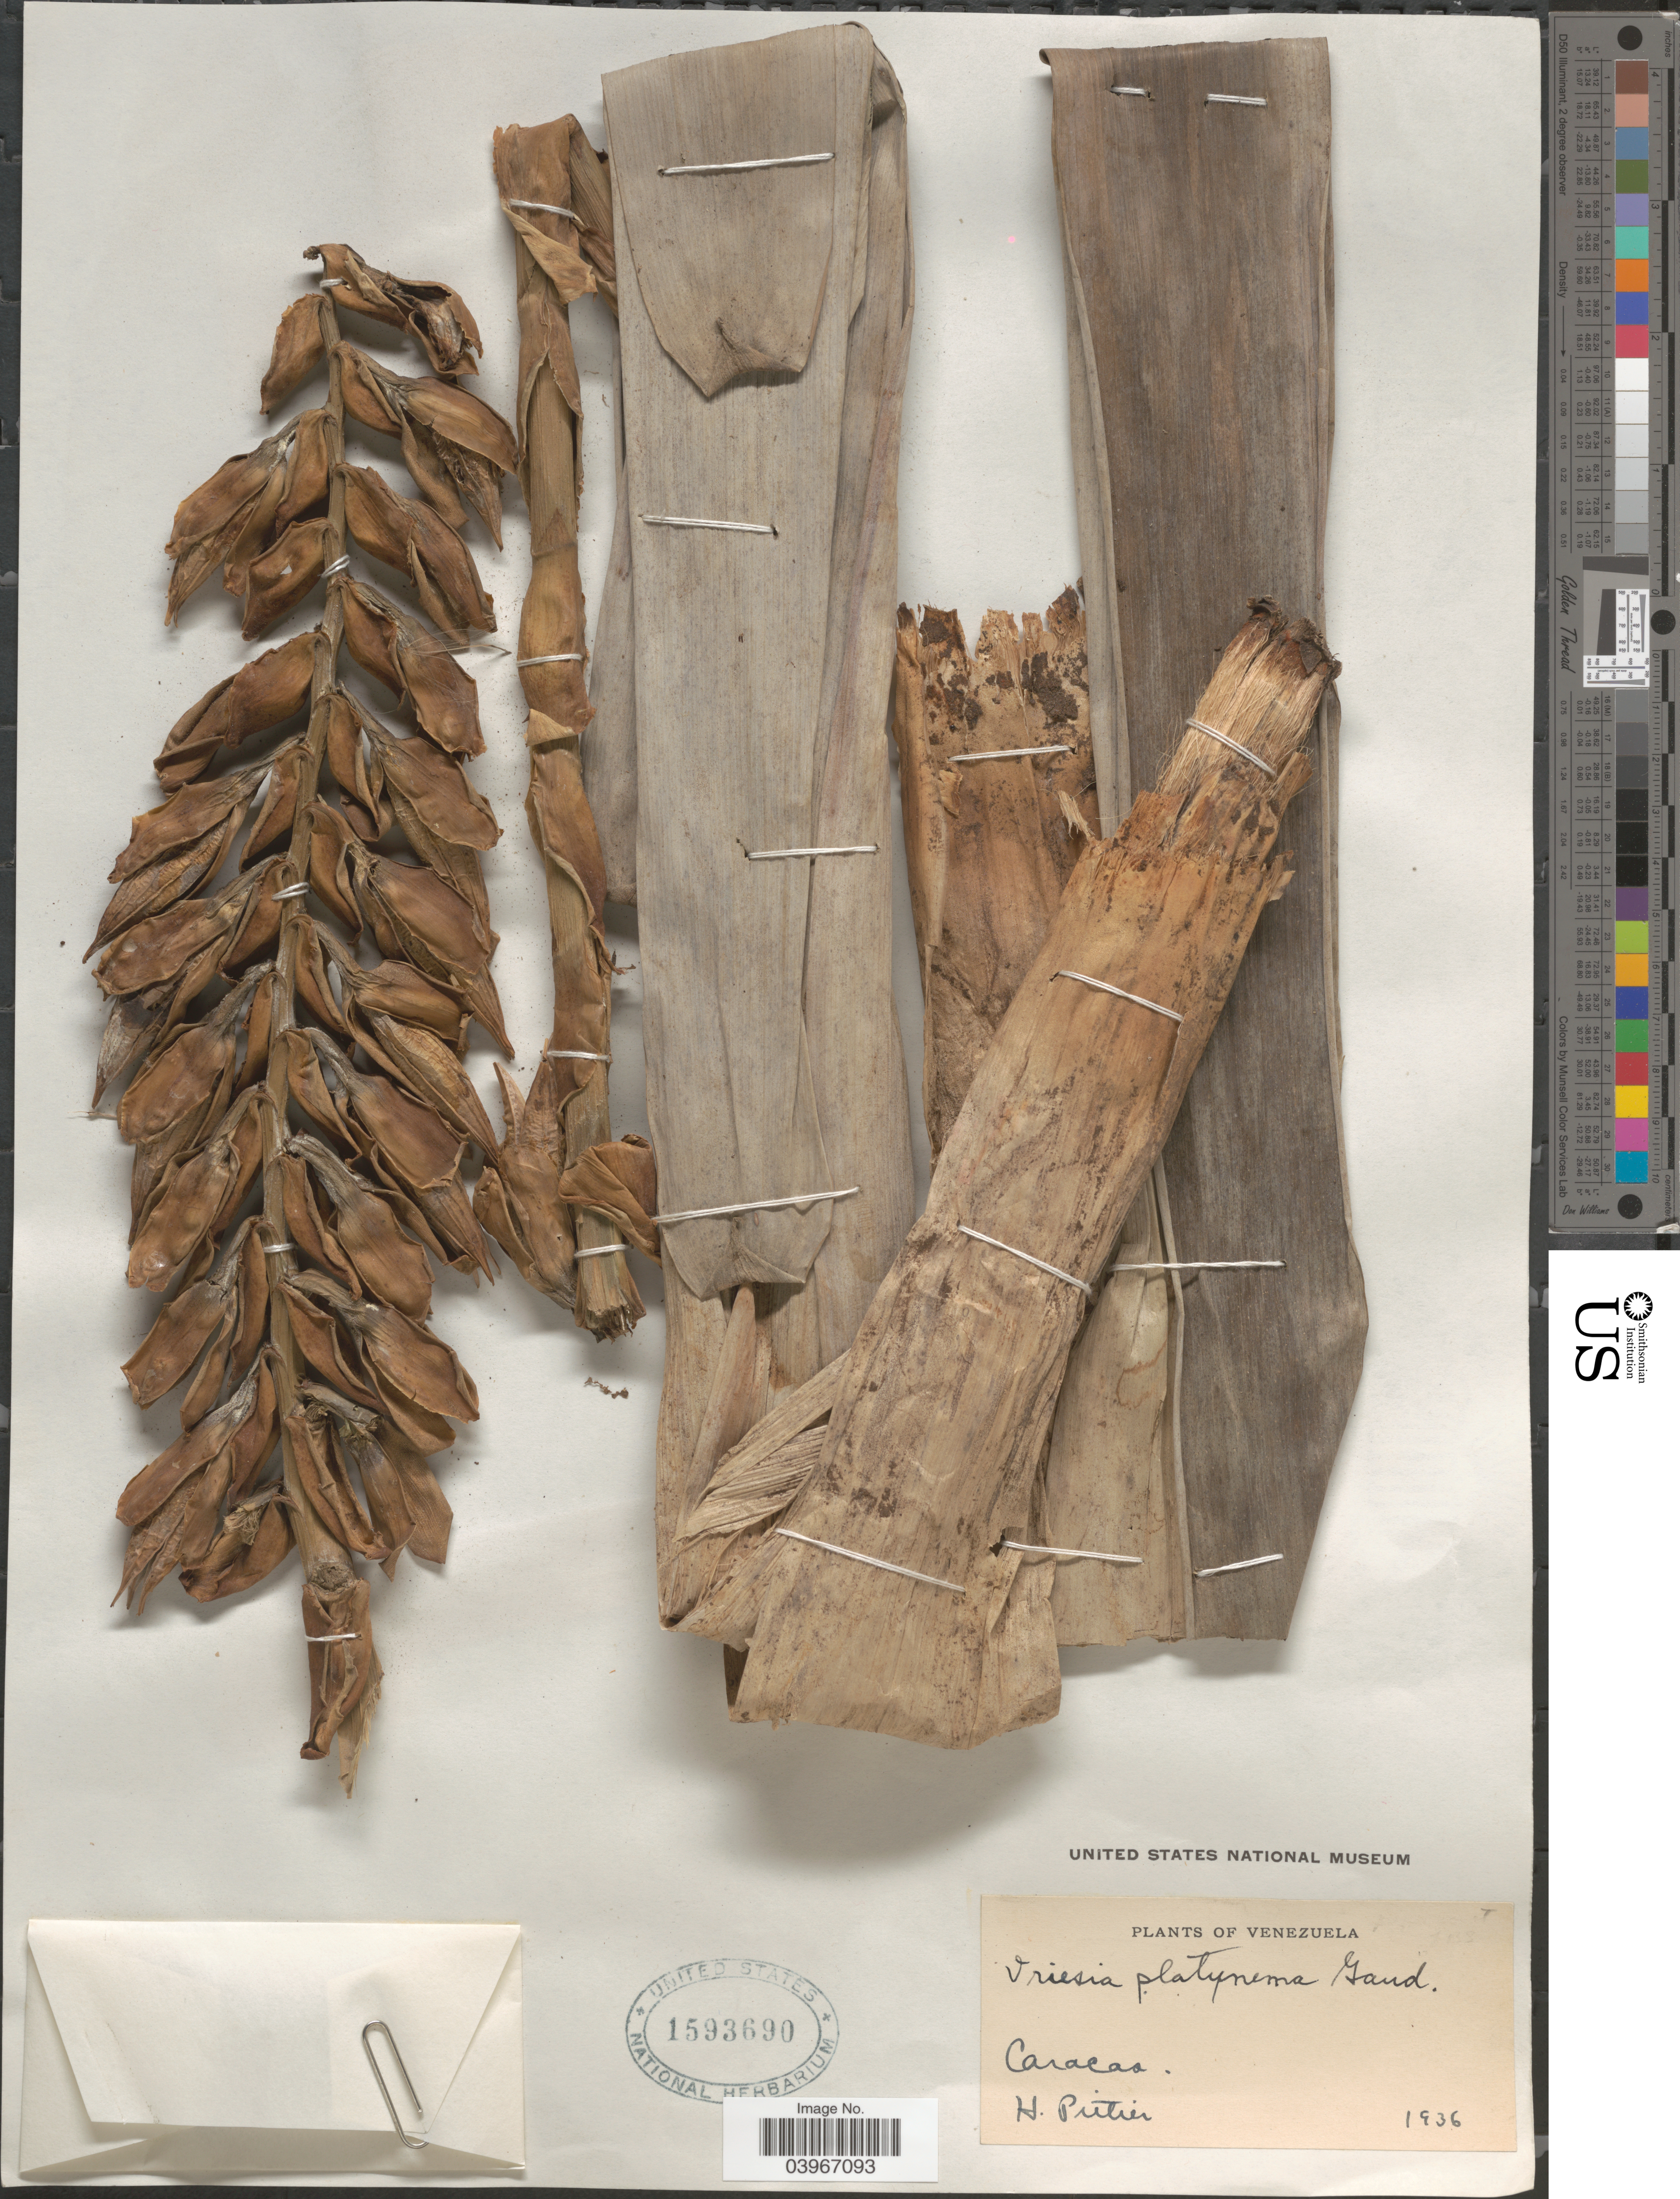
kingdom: Plantae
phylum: Tracheophyta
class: Liliopsida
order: Poales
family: Bromeliaceae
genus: Vriesea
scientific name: Vriesea platynema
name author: Gaudich.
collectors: H. F. Pittier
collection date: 1936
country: Venezuela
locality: Caracas.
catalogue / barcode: US 1593690